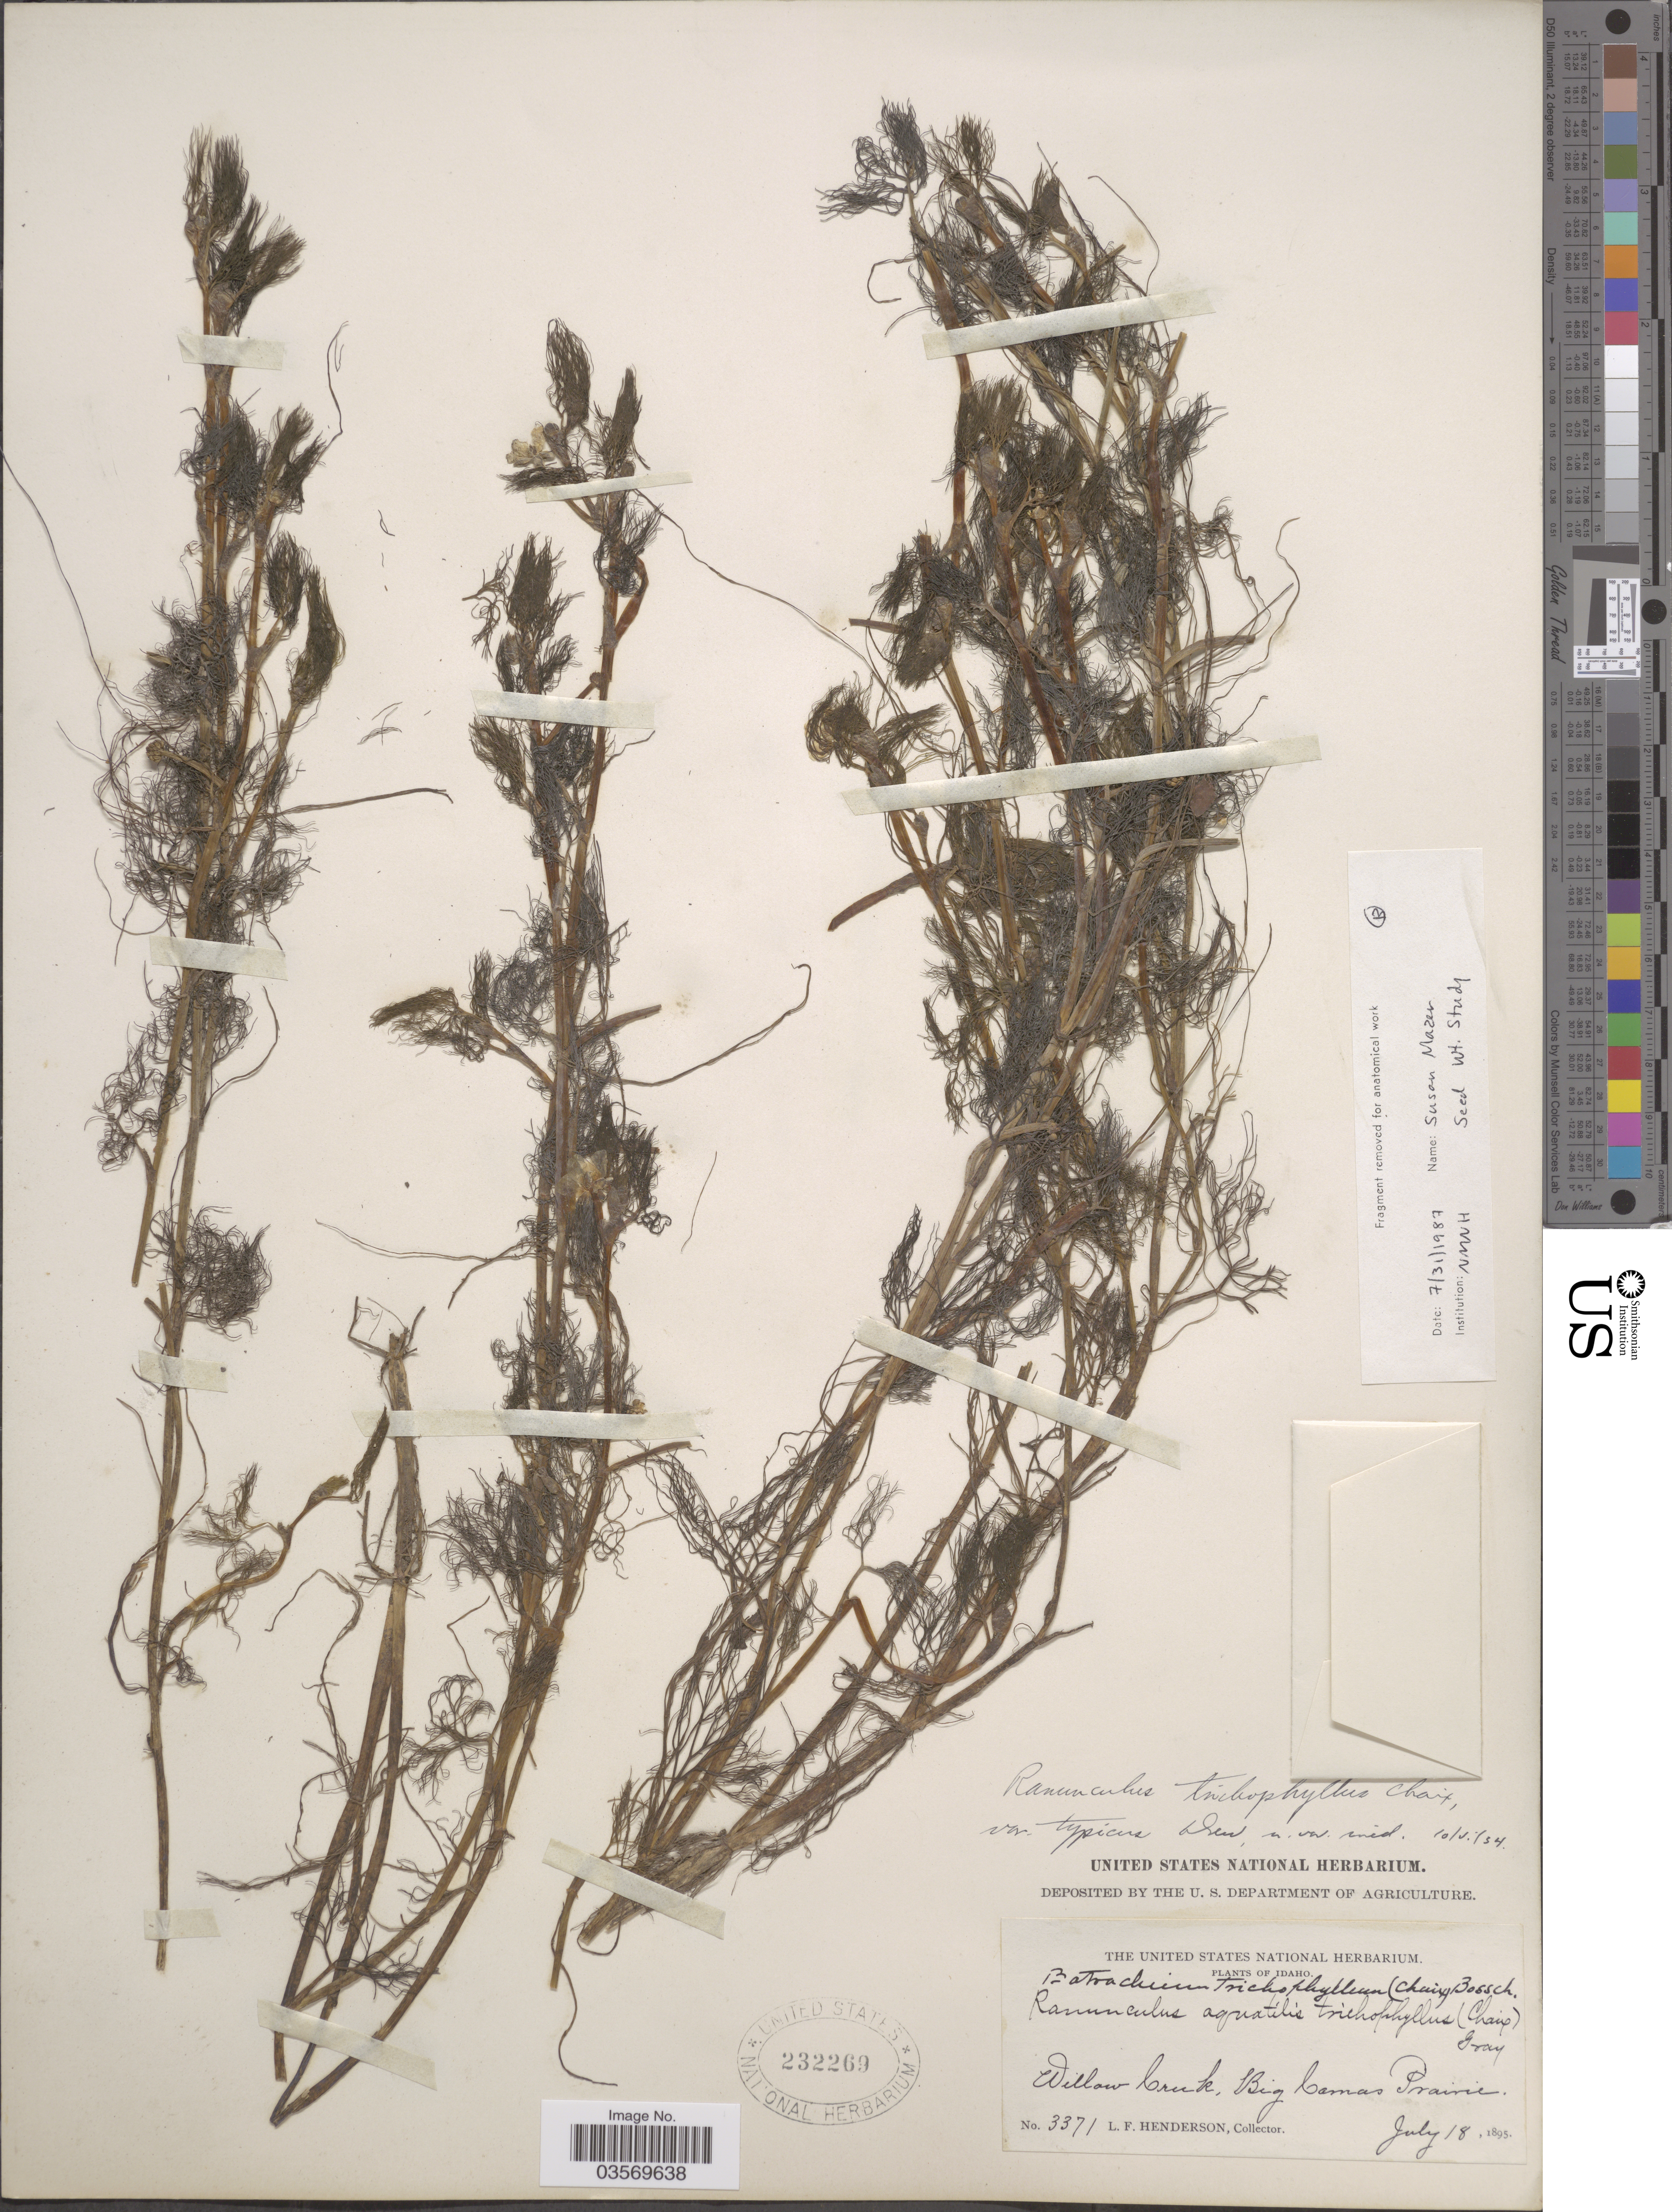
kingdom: Plantae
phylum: Tracheophyta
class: Magnoliopsida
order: Ranunculales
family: Ranunculaceae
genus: Ranunculus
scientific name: Ranunculus trichophyllus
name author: Chaix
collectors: L. Henderson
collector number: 3371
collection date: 1895-07-18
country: United States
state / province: Idaho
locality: Willow Creek, Big Camas Prairie.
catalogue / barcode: US 232269